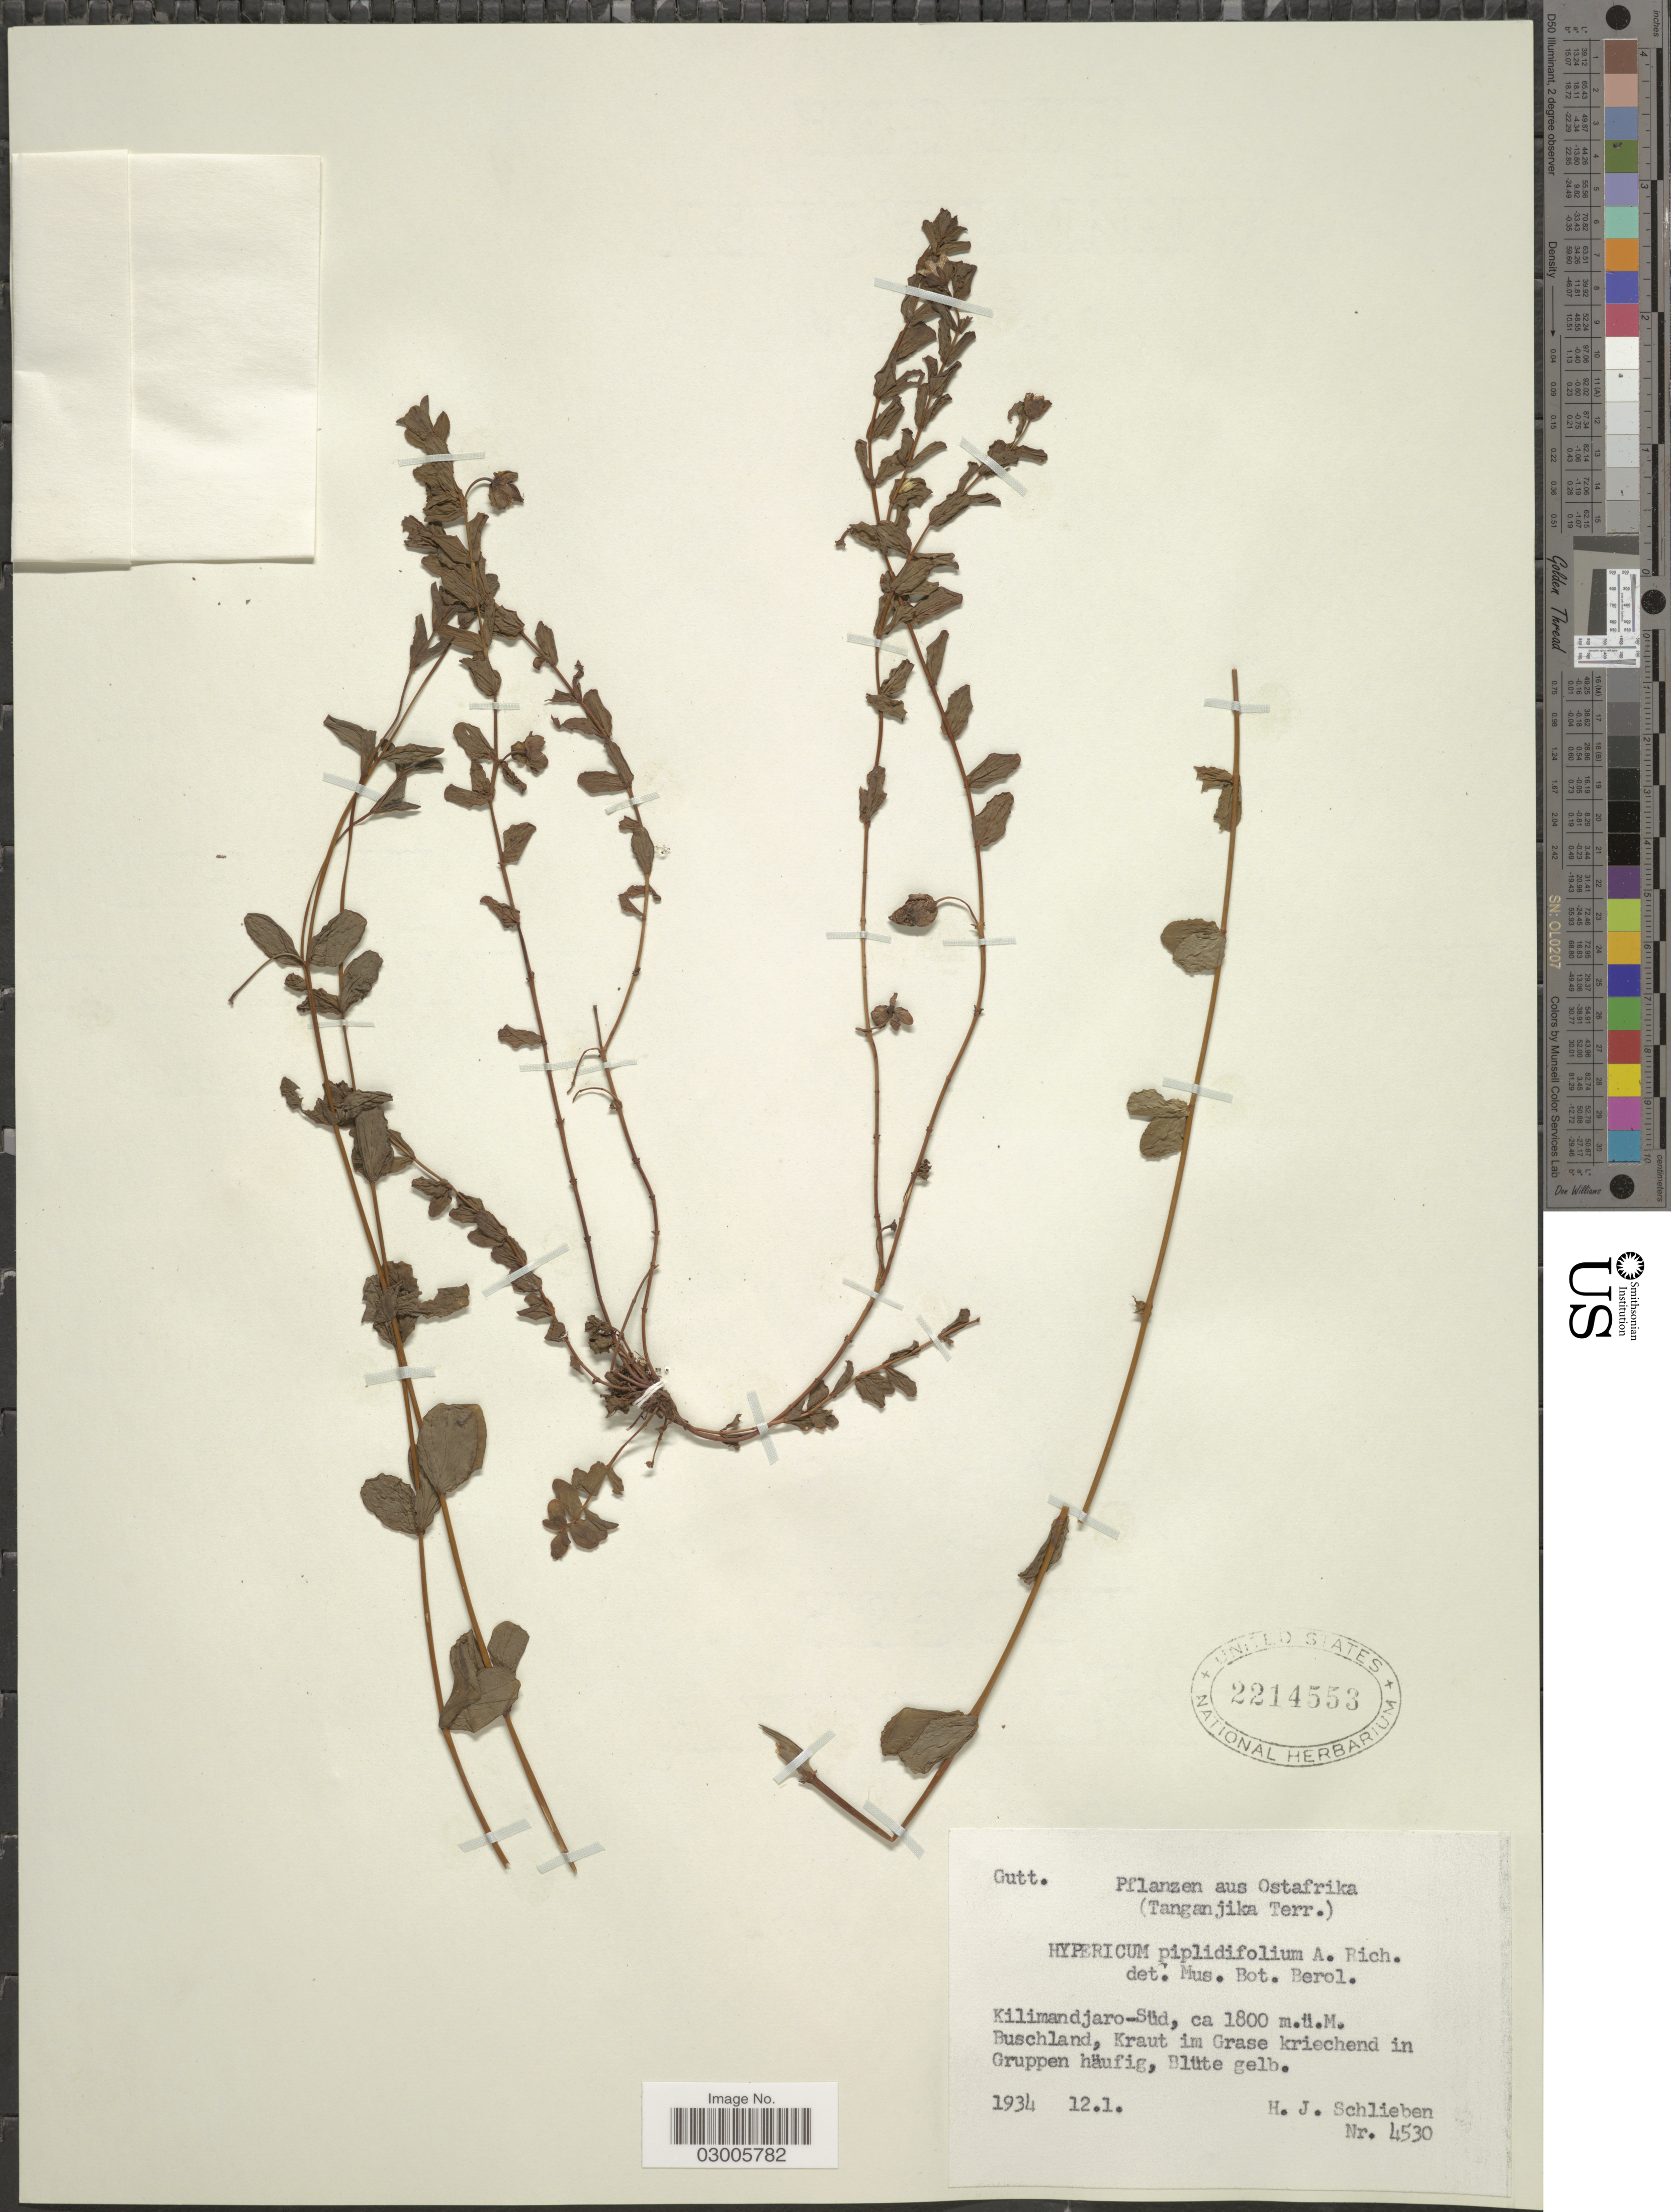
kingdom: Plantae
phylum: Tracheophyta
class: Magnoliopsida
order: Malpighiales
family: Hypericaceae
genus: Hypericum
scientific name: Hypericum peplidifolium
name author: A. Rich.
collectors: H. J. Schlieben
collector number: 4530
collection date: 1934-01-12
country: Tanzania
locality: Aus Ostafrika, (Tanganjik Terr.), Kilimandjaro-Süd.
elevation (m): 1800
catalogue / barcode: US 2214553